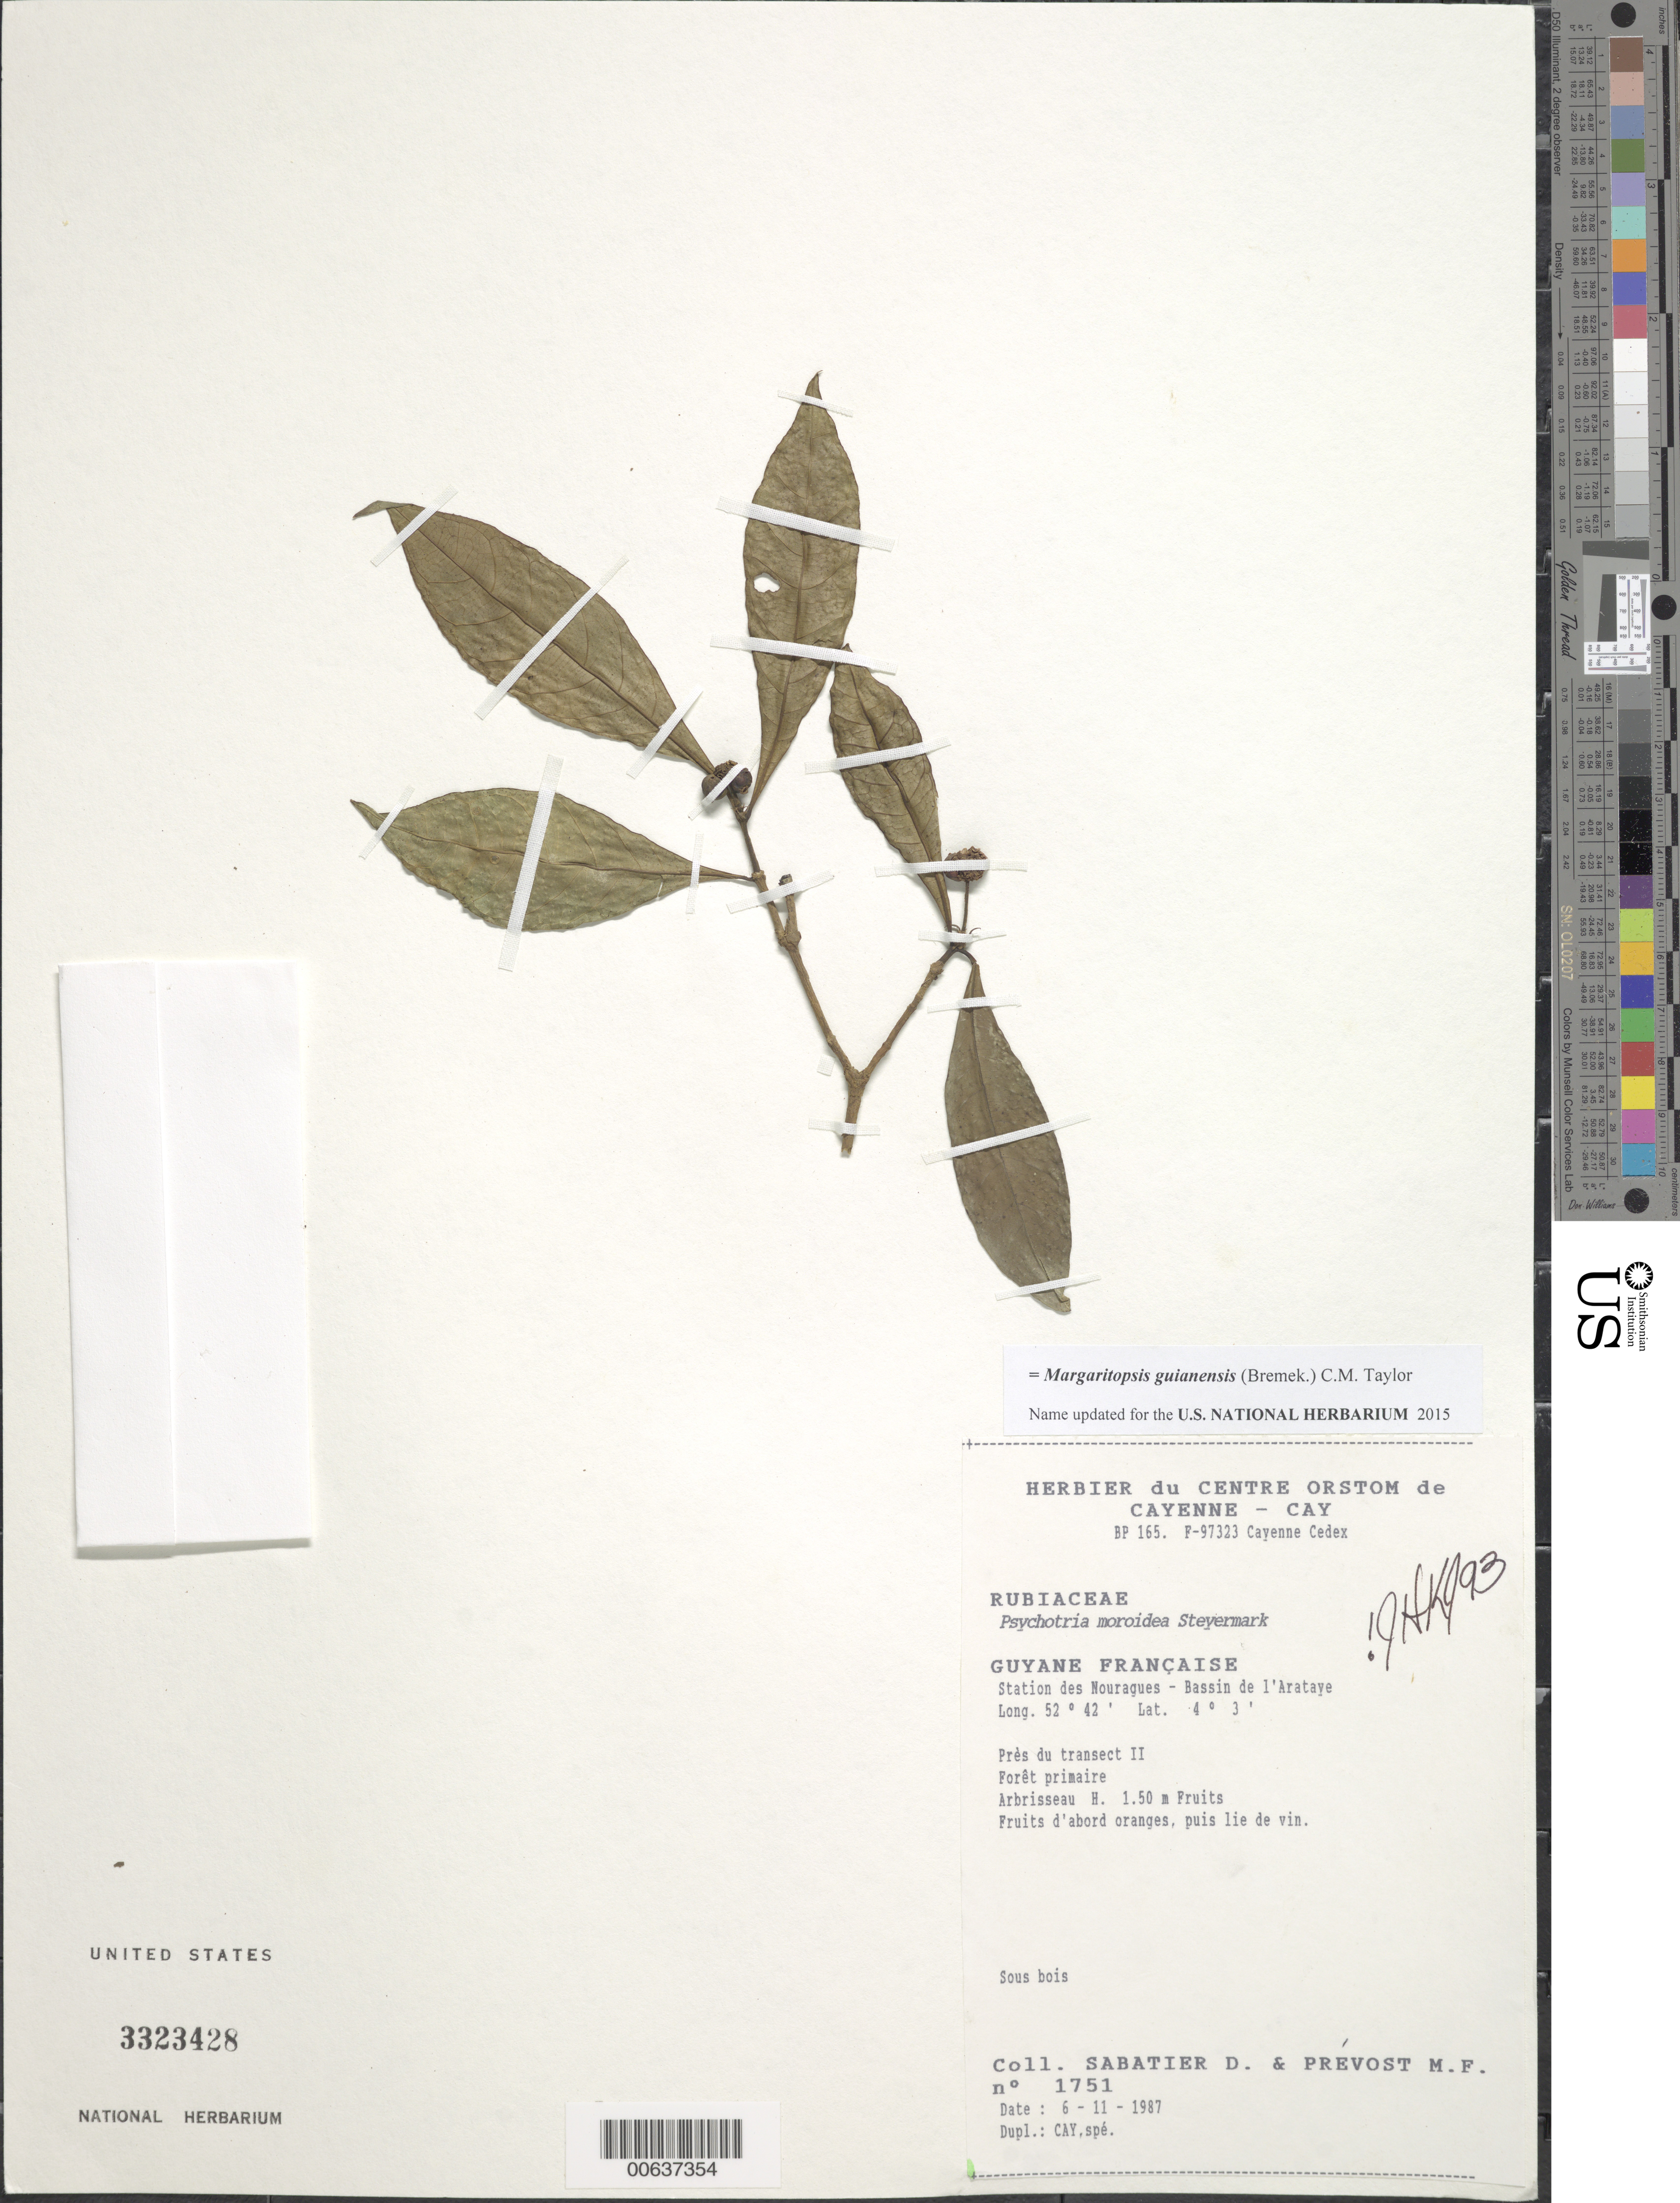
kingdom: Plantae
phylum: Tracheophyta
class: Magnoliopsida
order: Gentianales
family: Rubiaceae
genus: Psychotria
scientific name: Psychotria moroidea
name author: Steyerm.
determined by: Kirkbride, J. H.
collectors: D. Sabatier & M.-F. Prévost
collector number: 1751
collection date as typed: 6-Nov-87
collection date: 1987-11-06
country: French Guiana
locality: Station des Nouragues, Bassin de l'Arataye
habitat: Foret primaire, sous bois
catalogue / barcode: US 3323428